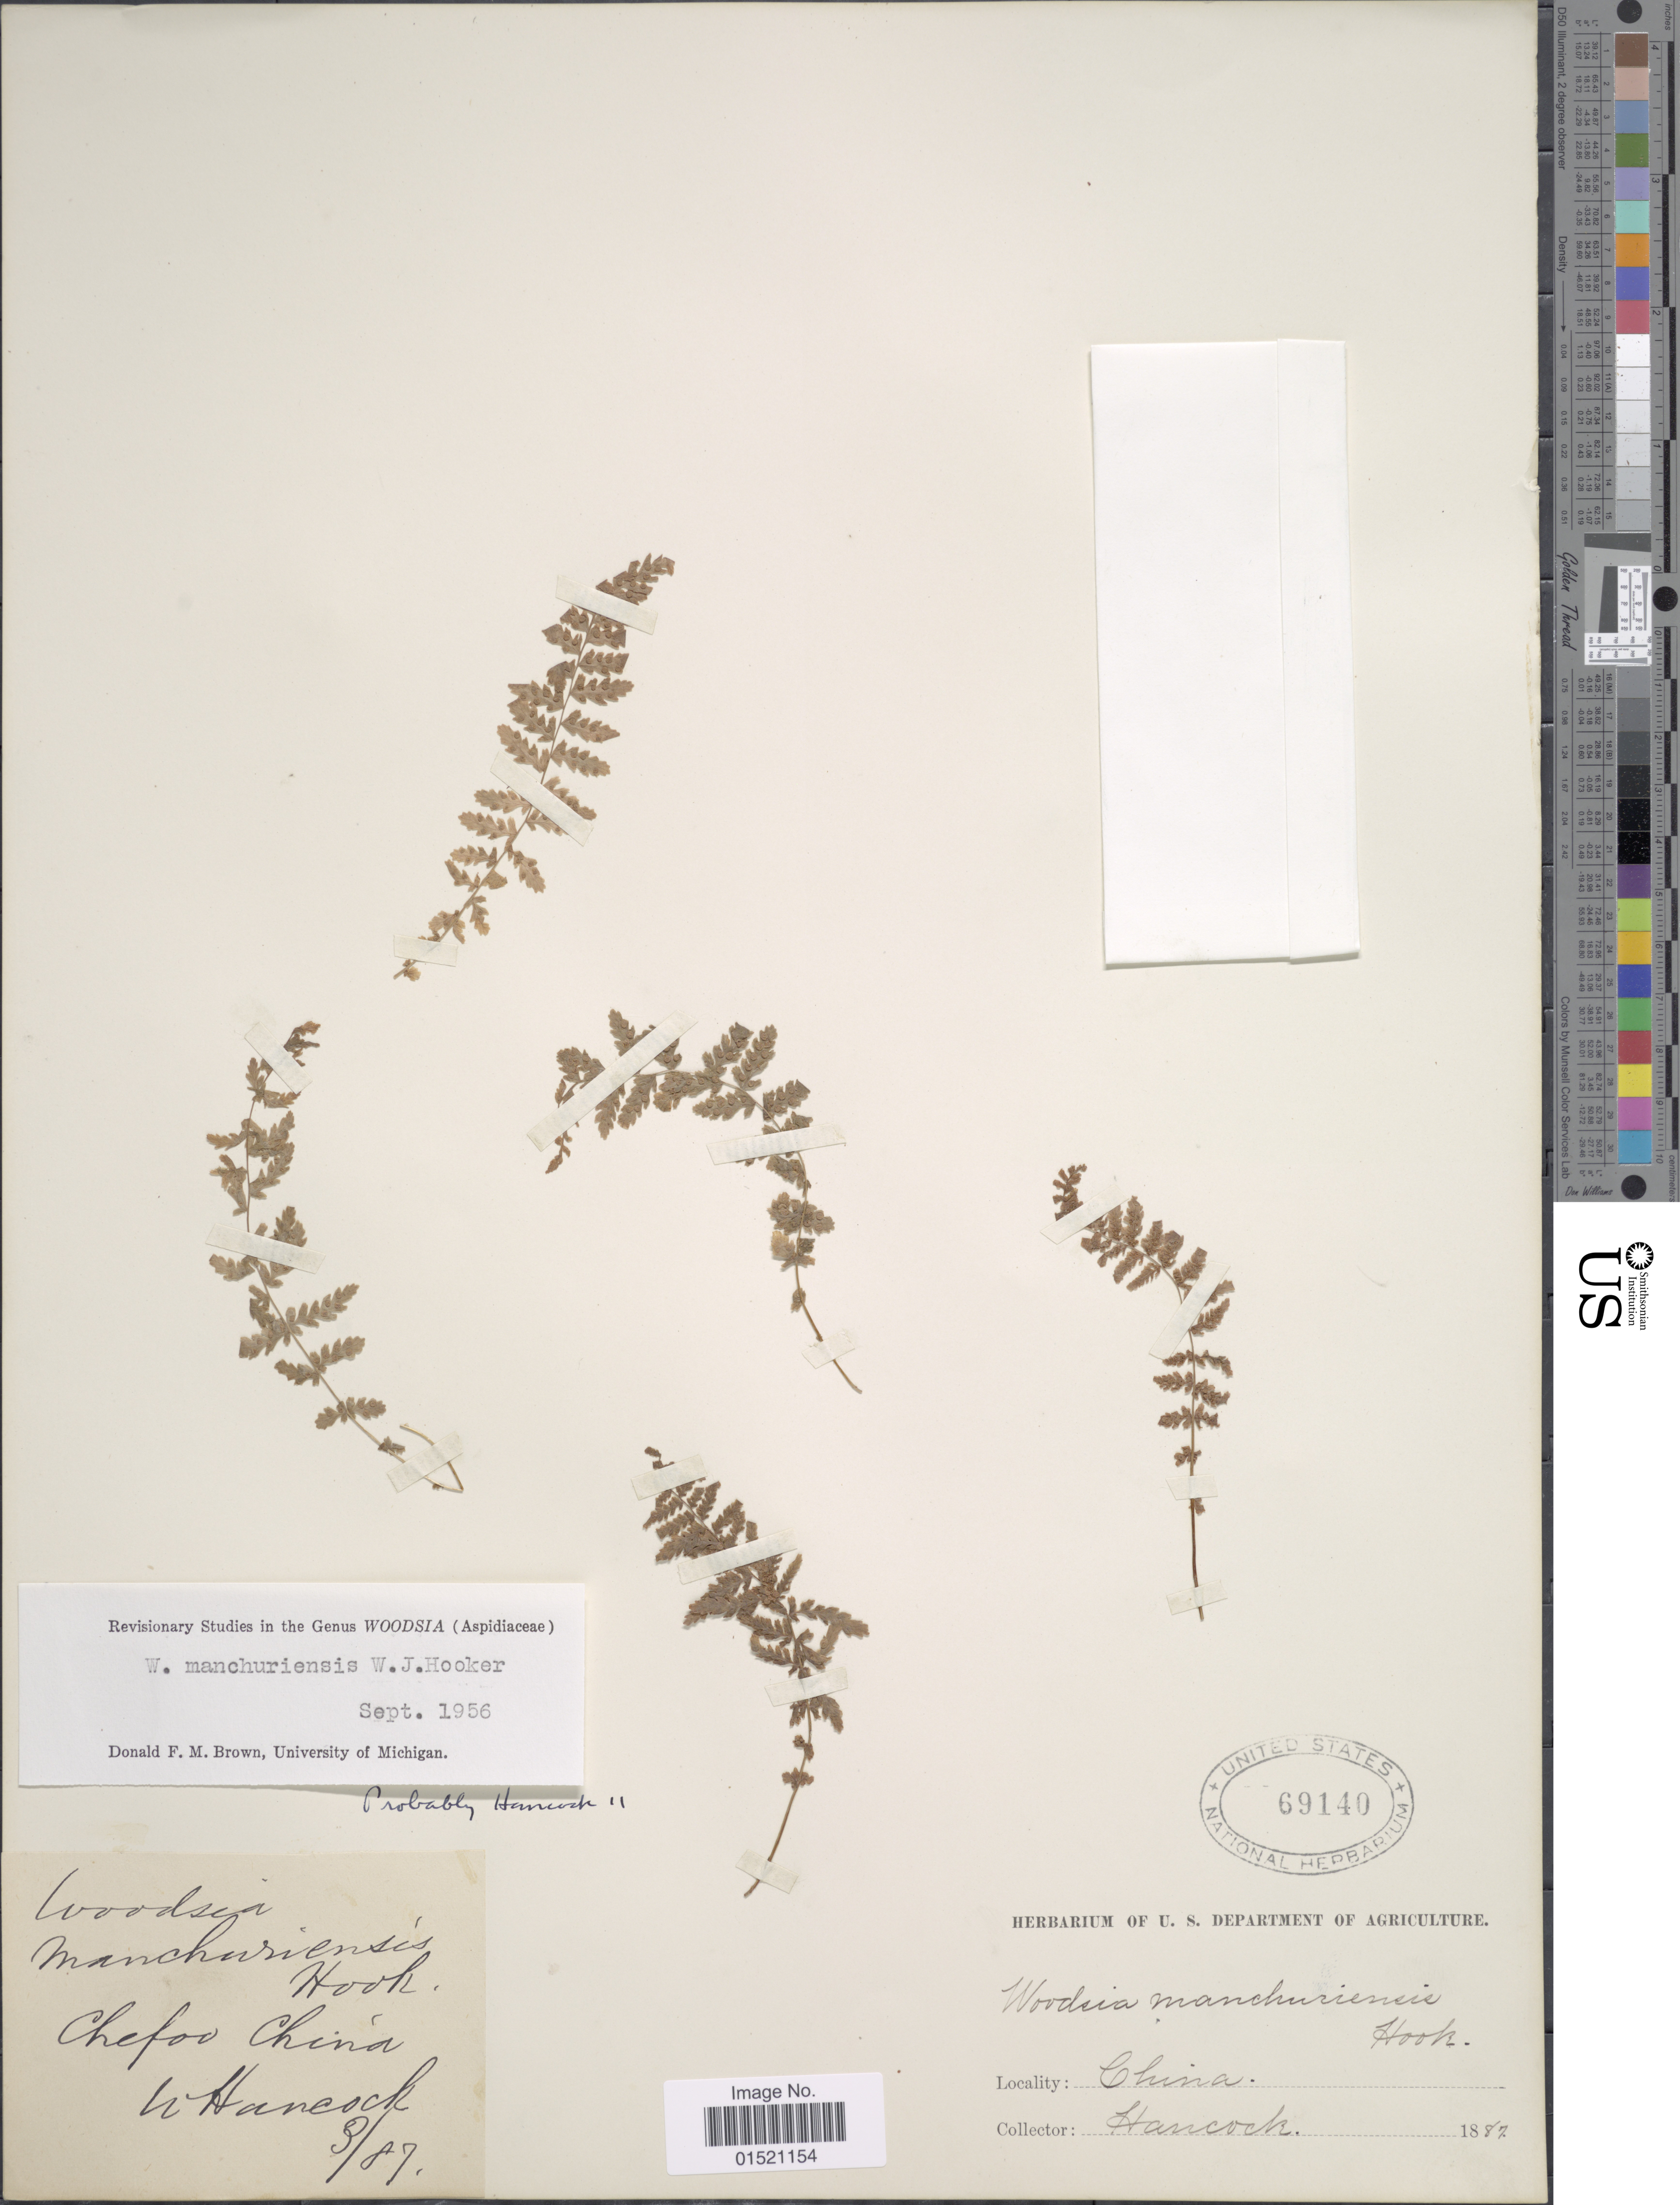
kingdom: Plantae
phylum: Tracheophyta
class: Polypodiopsida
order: Polypodiales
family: Woodsiaceae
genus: Woodsia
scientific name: Woodsia manchuriensis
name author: Hook.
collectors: W. Hancock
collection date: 1887-03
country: China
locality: Chefoo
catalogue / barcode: US 69140